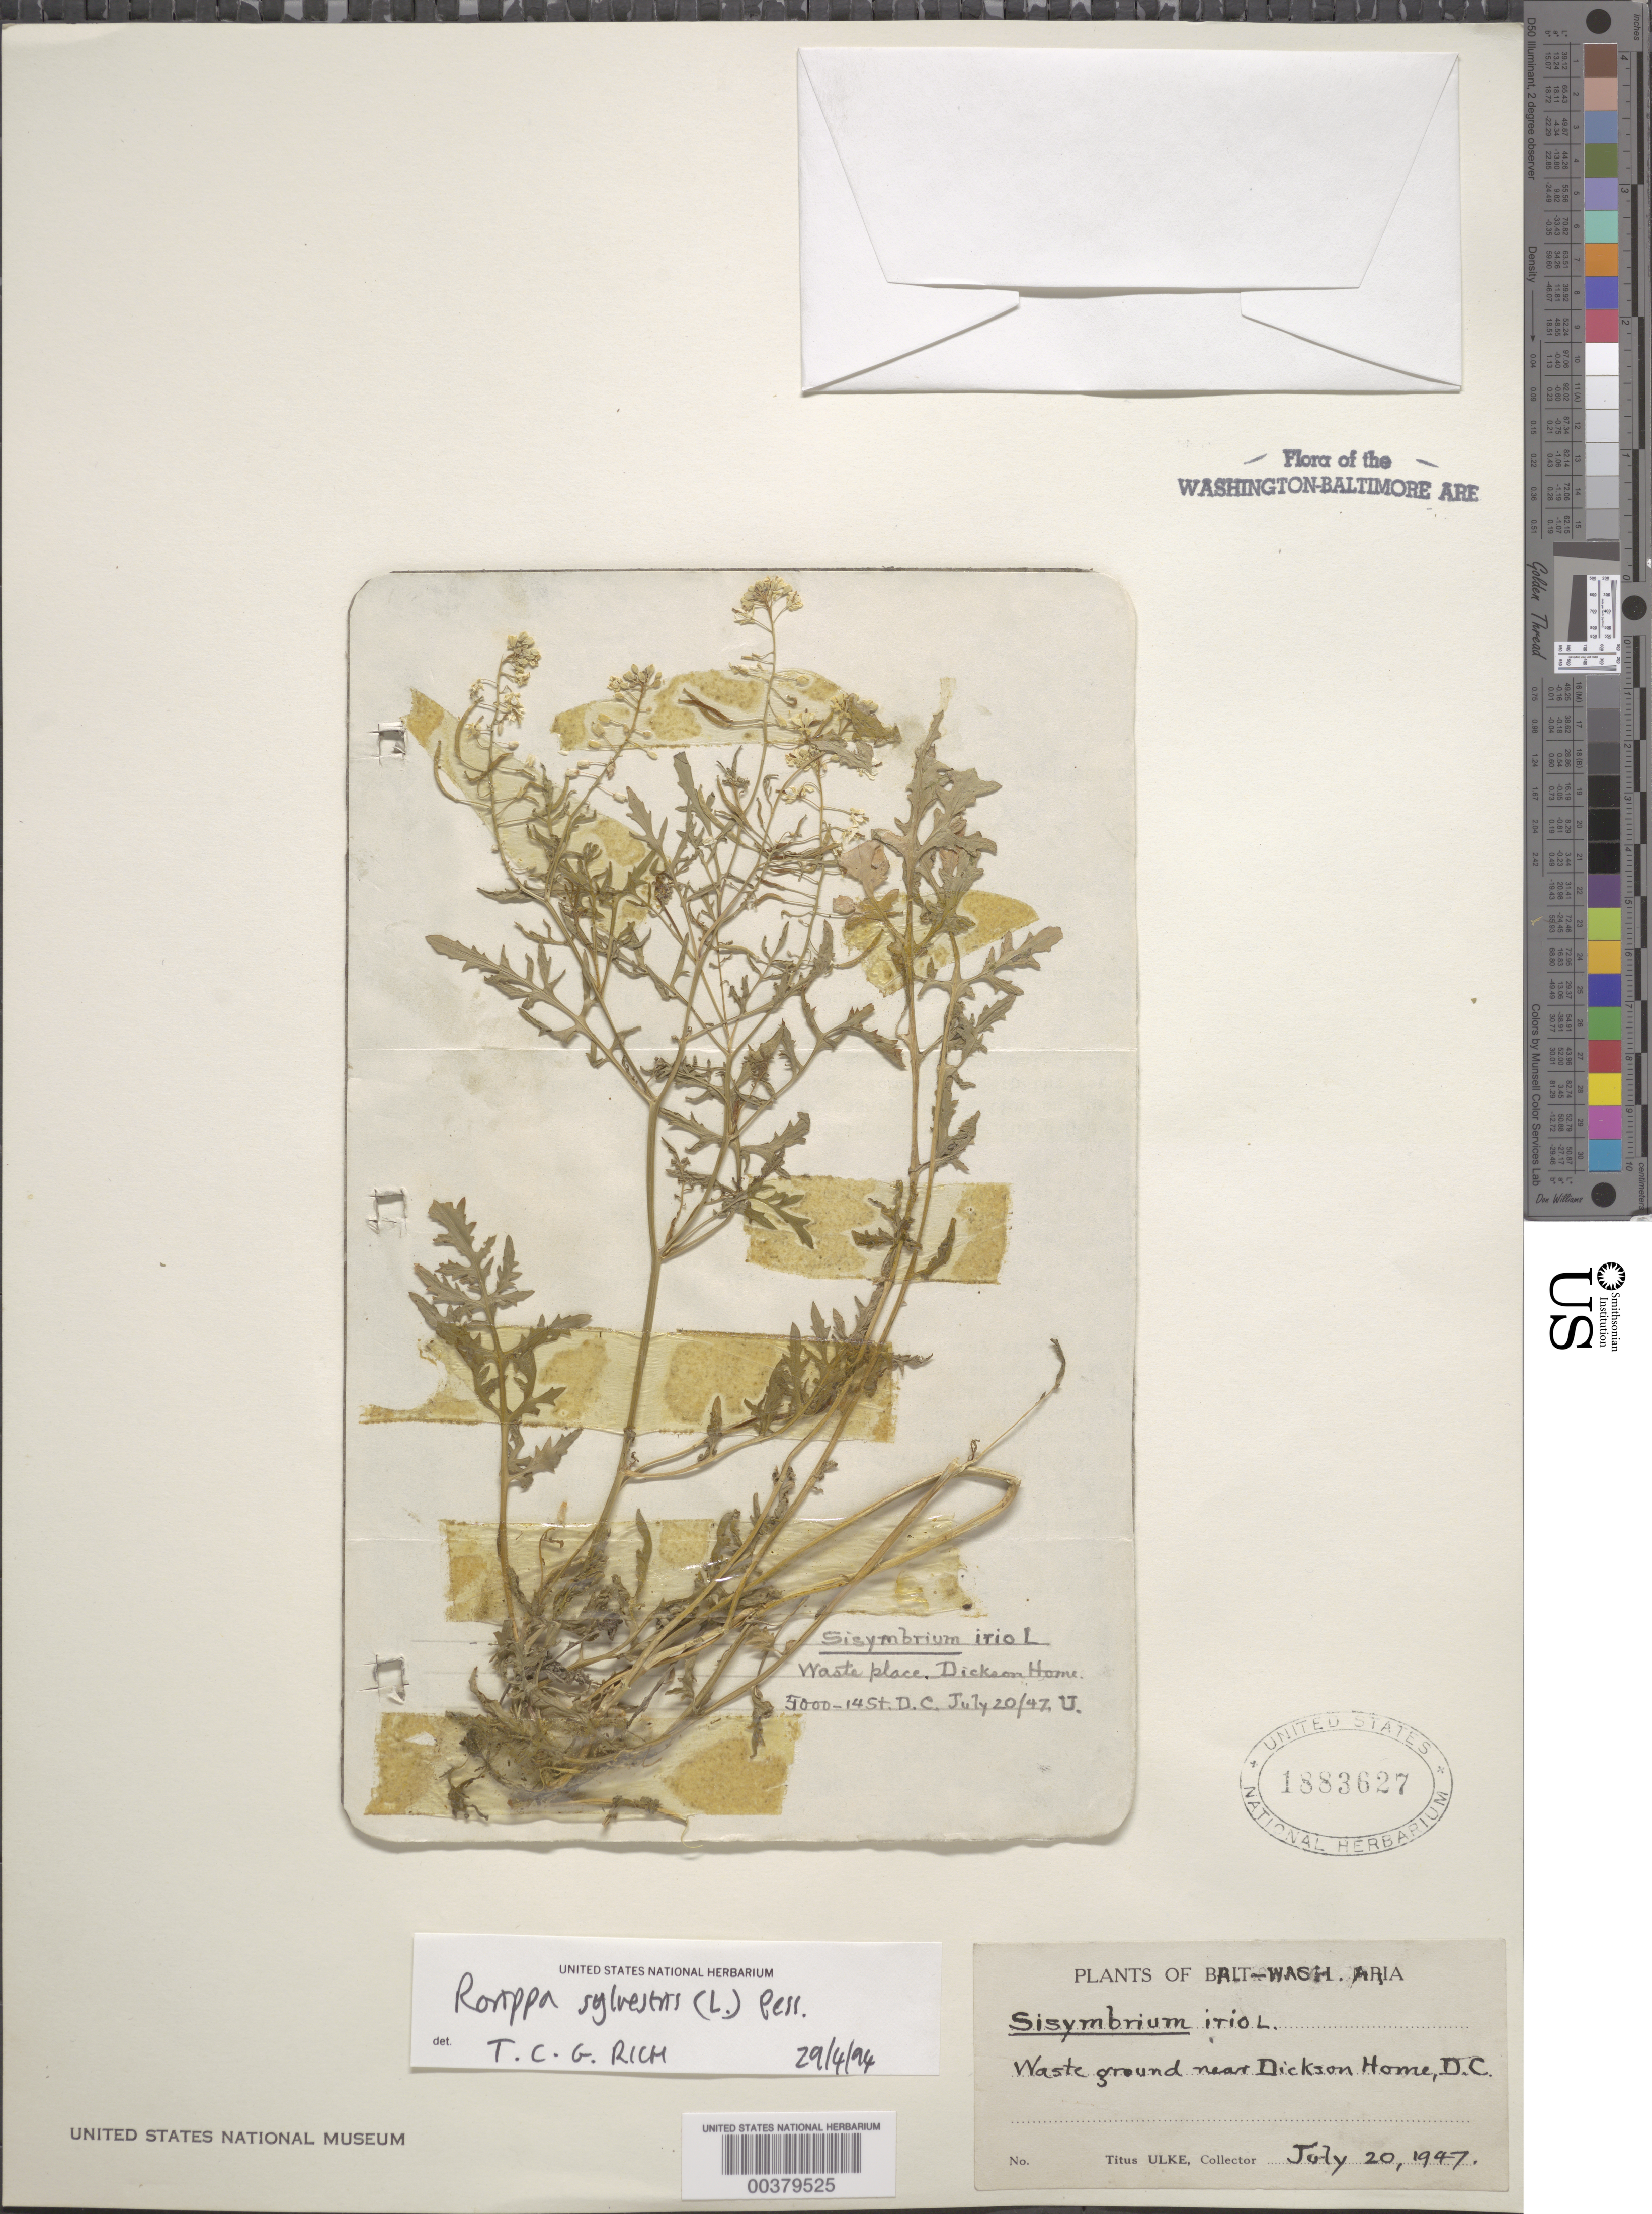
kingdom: Plantae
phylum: Tracheophyta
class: Magnoliopsida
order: Brassicales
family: Brassicaceae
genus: Rorippa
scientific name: Rorippa sylvestris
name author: (L.) Besser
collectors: T. Ulke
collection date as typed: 20 Jul 1947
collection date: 1947-07-20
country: United States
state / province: District of Columbia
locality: Dickson Home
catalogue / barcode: US 1883627